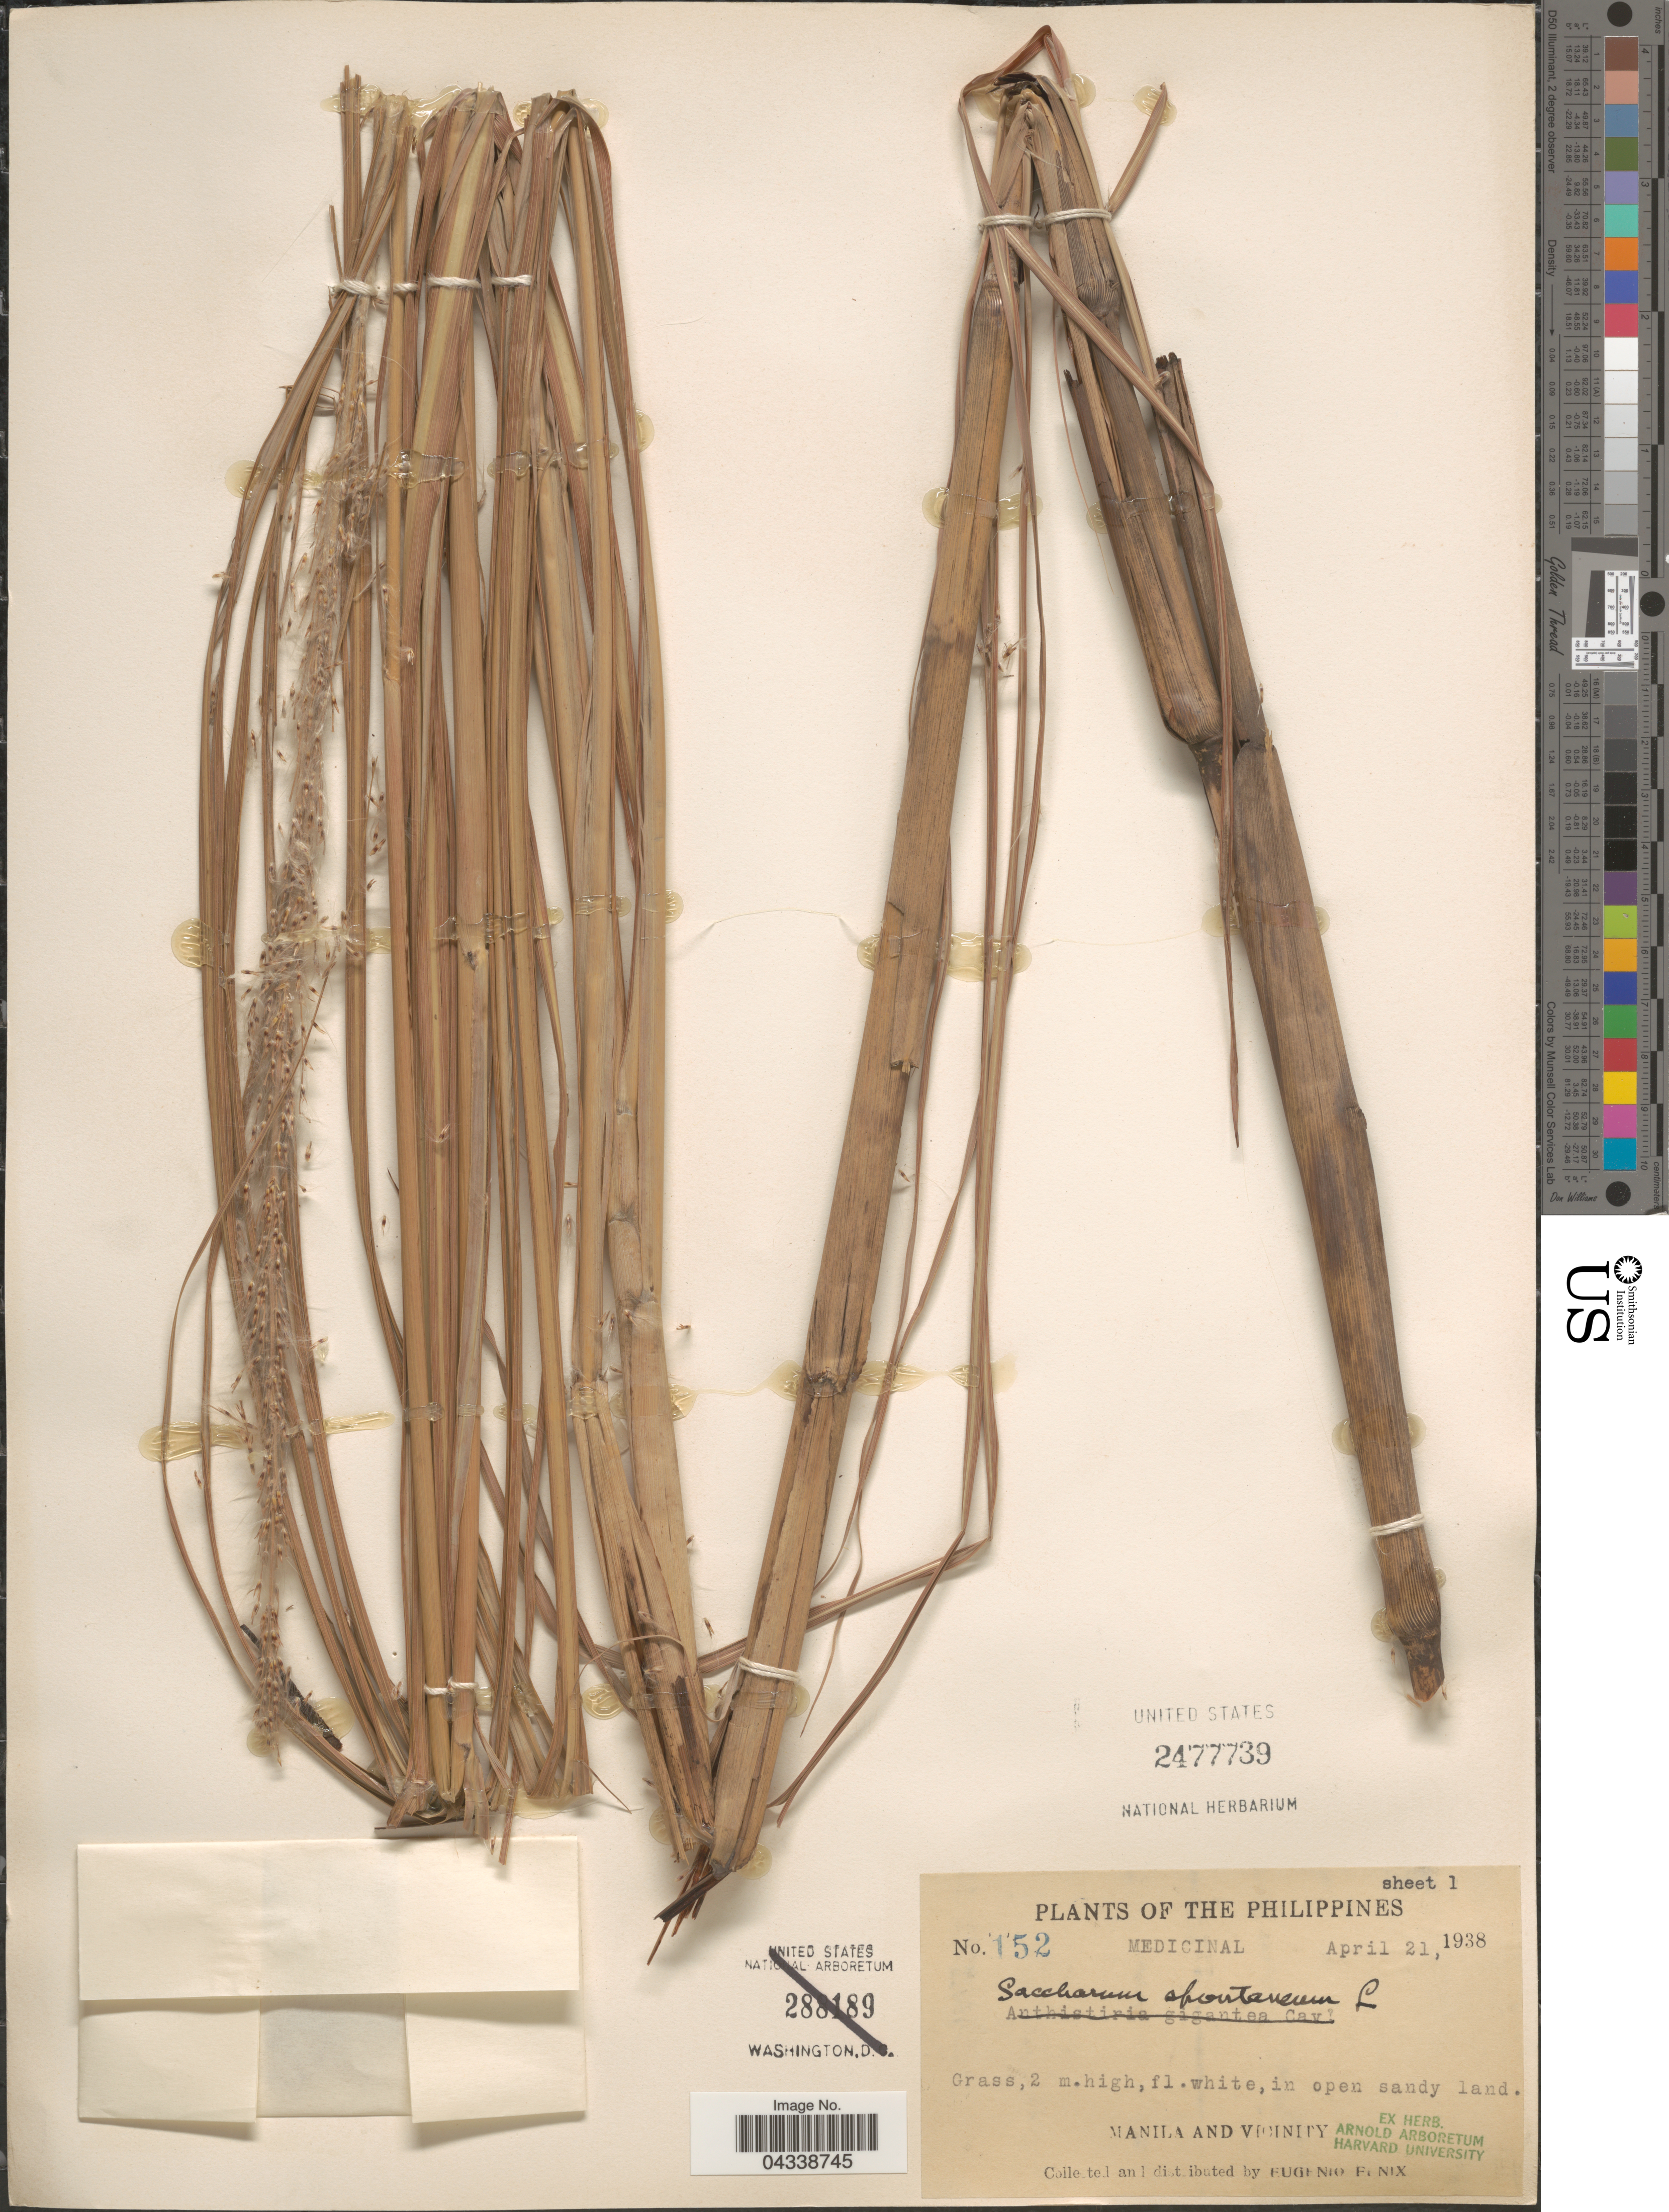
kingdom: Plantae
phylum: Tracheophyta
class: Liliopsida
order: Poales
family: Poaceae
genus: Saccharum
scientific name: Saccharum spontaneum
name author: L.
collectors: E. Fénix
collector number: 152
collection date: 1938-04-21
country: Philippines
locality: Manila and vicinity.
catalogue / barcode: US 2477739